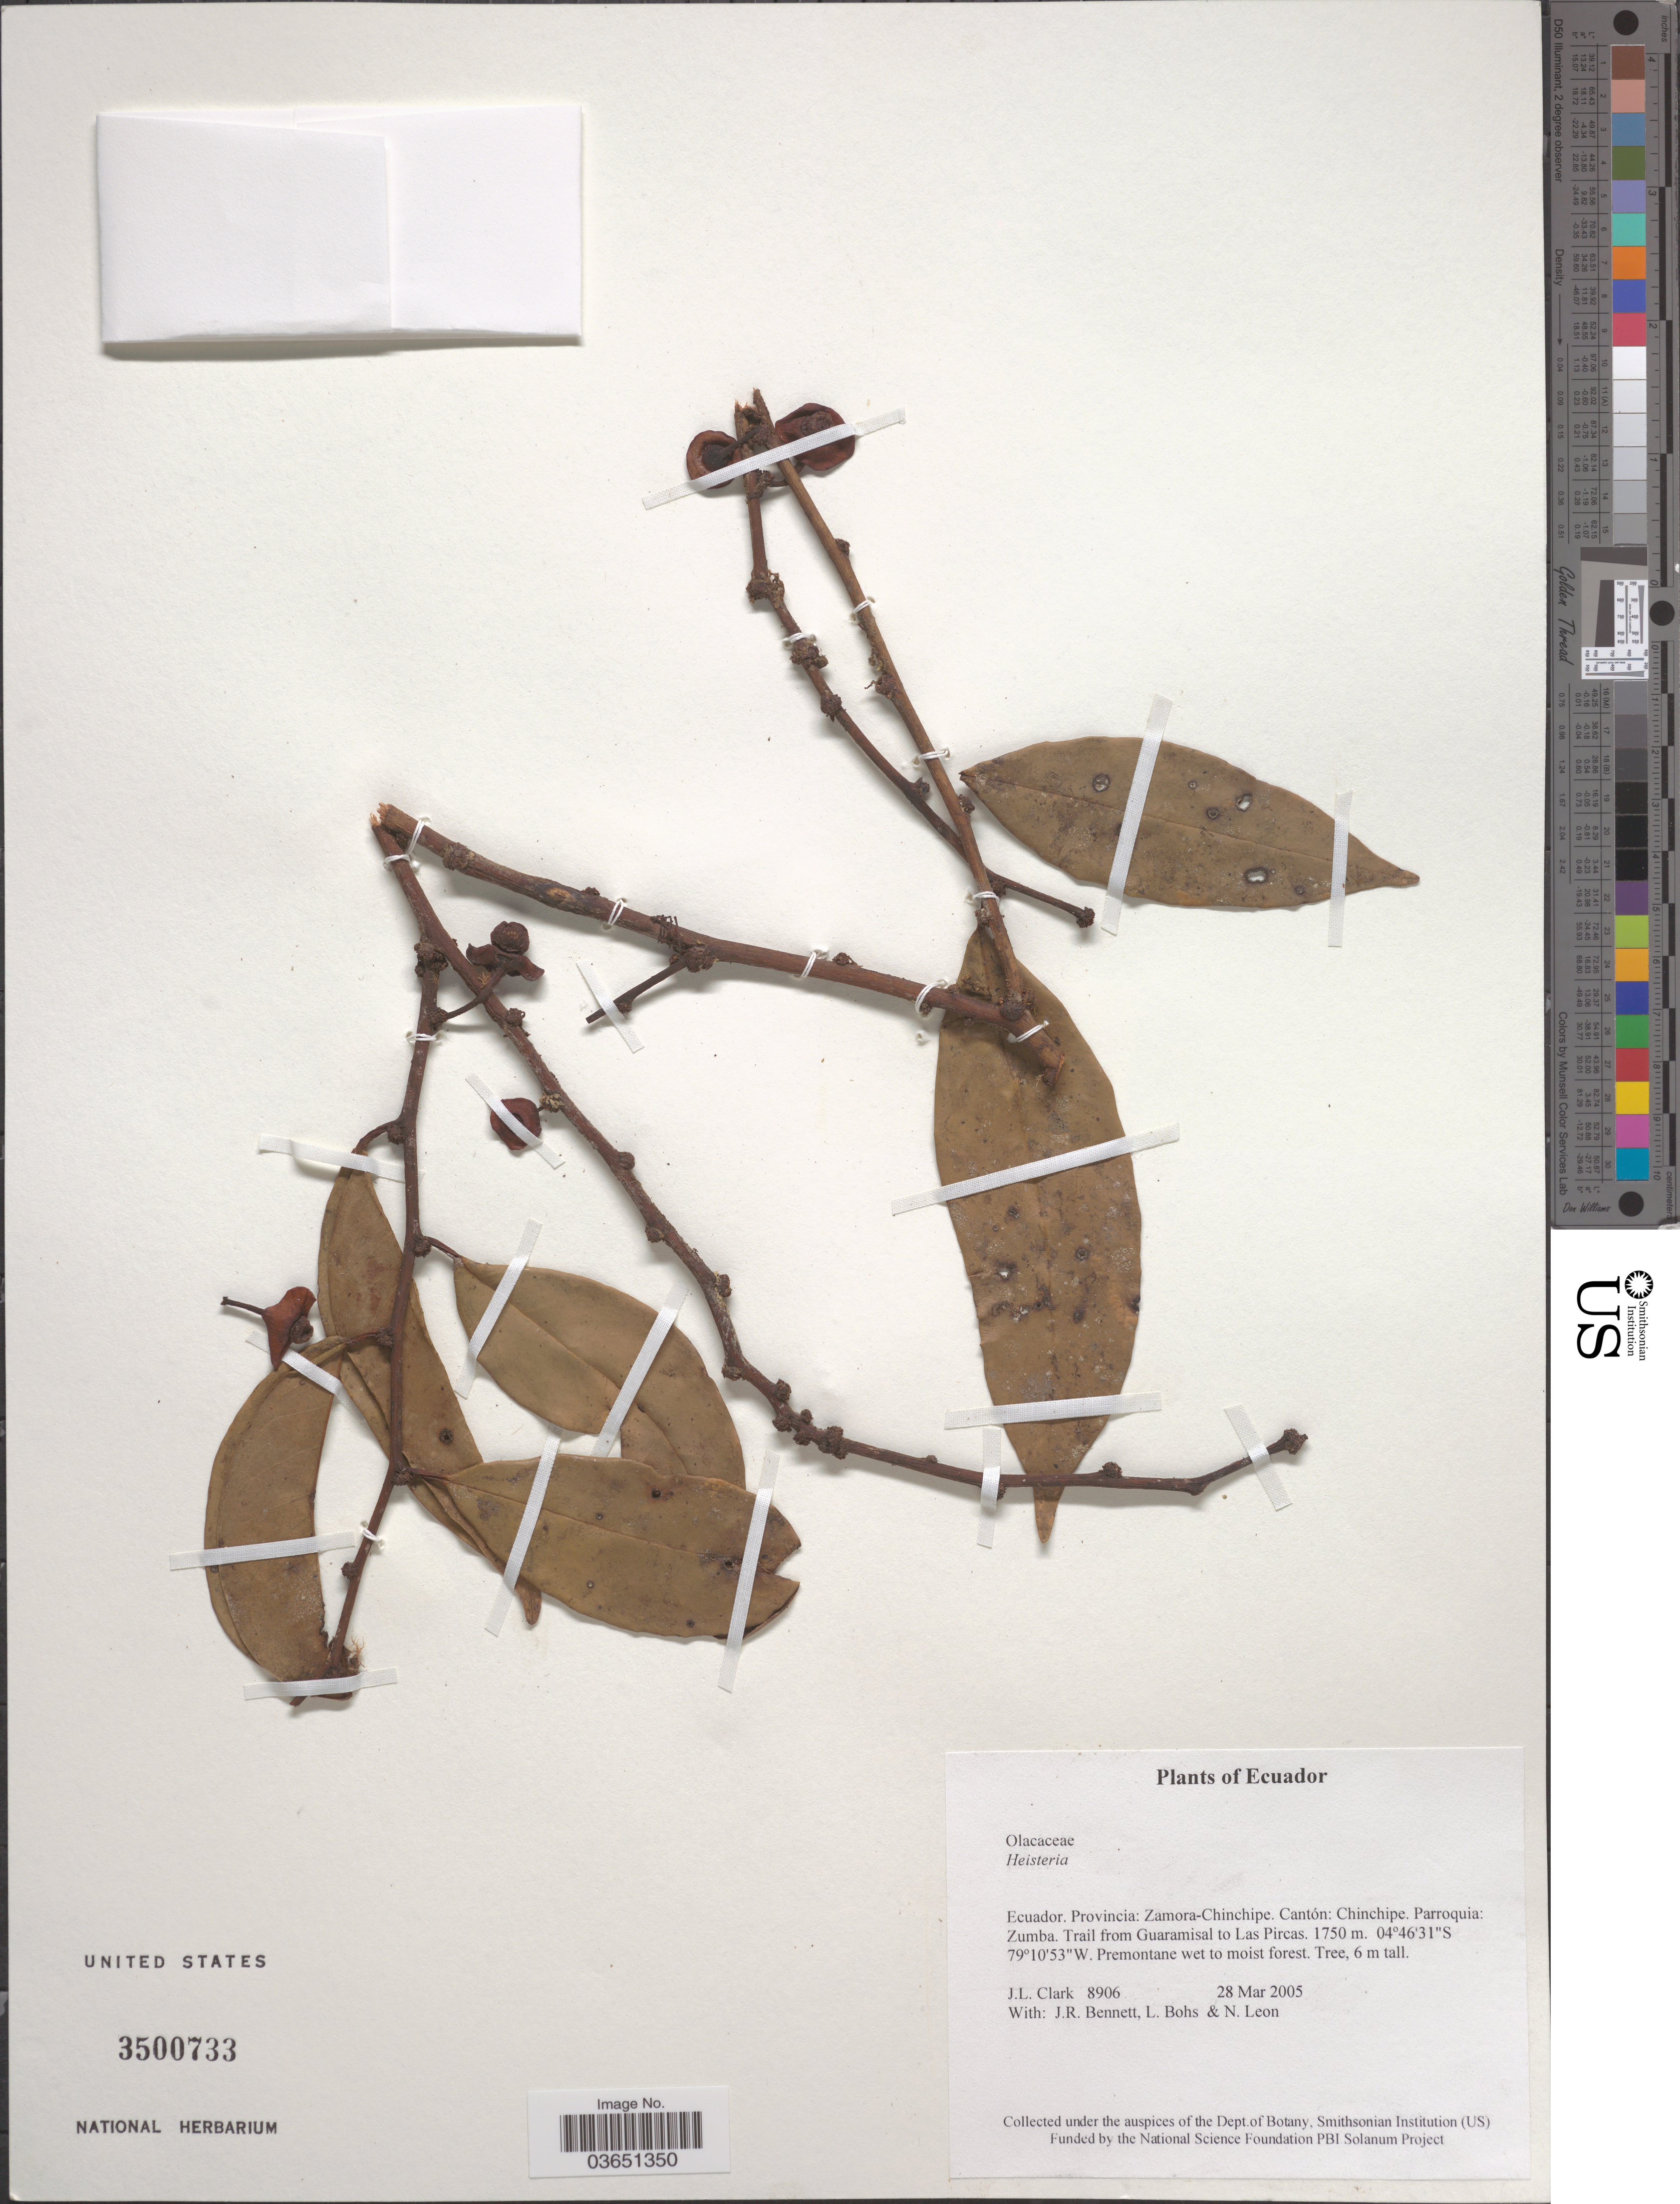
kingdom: Plantae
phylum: Tracheophyta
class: Magnoliopsida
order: Santalales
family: Erythropalaceae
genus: Heisteria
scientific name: Heisteria sp.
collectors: J. L. Clark, J. R. Bennett, L. A. Bohs & N. Leon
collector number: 8906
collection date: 2005-03-28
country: Ecuador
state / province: Zamora-Chinchipe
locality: Cantón: Chinchipe. Parroquia: Zumba. Trail from Guaramisal to Las Pircas.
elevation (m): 1750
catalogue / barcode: US 3500733